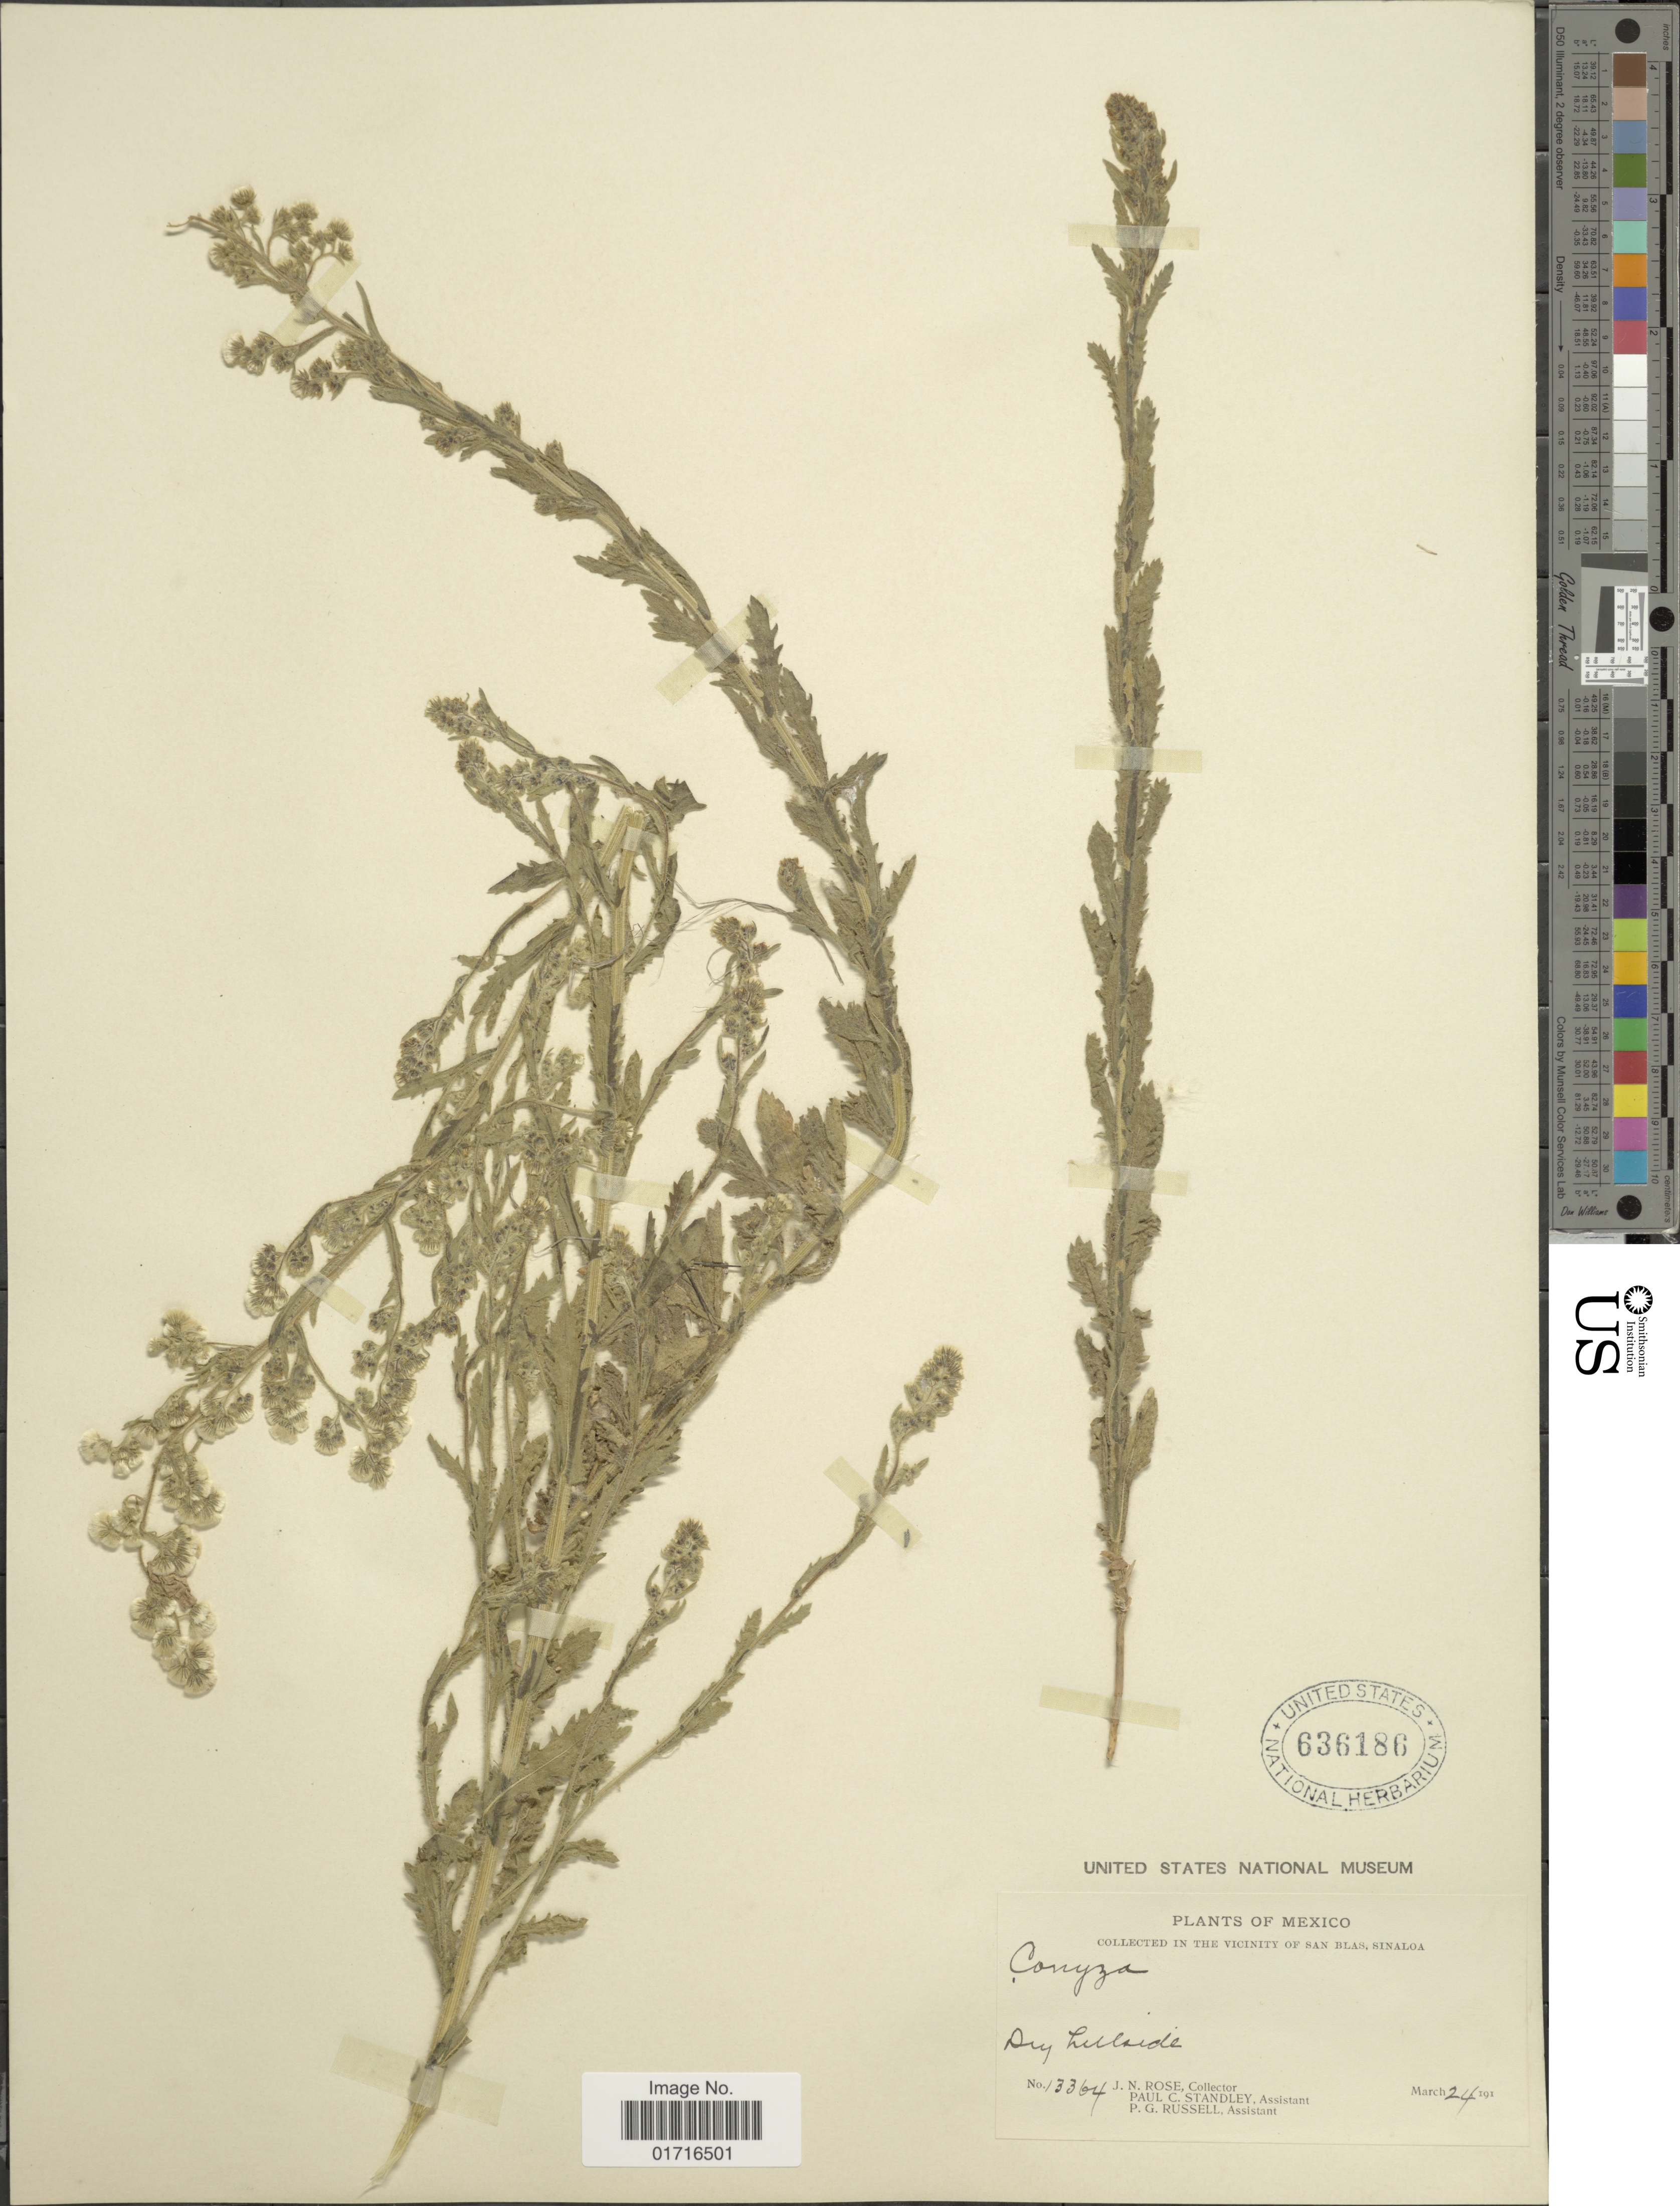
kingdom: Plantae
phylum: Tracheophyta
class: Magnoliopsida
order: Asterales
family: Asteraceae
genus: Conyza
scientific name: Conyza coulteri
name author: A. Gray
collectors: J. N. Rose, P. C. Standley & P. G. Russell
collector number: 13364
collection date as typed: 191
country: Mexico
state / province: Sinaloa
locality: Vicinity of San Blas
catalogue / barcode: US 636186